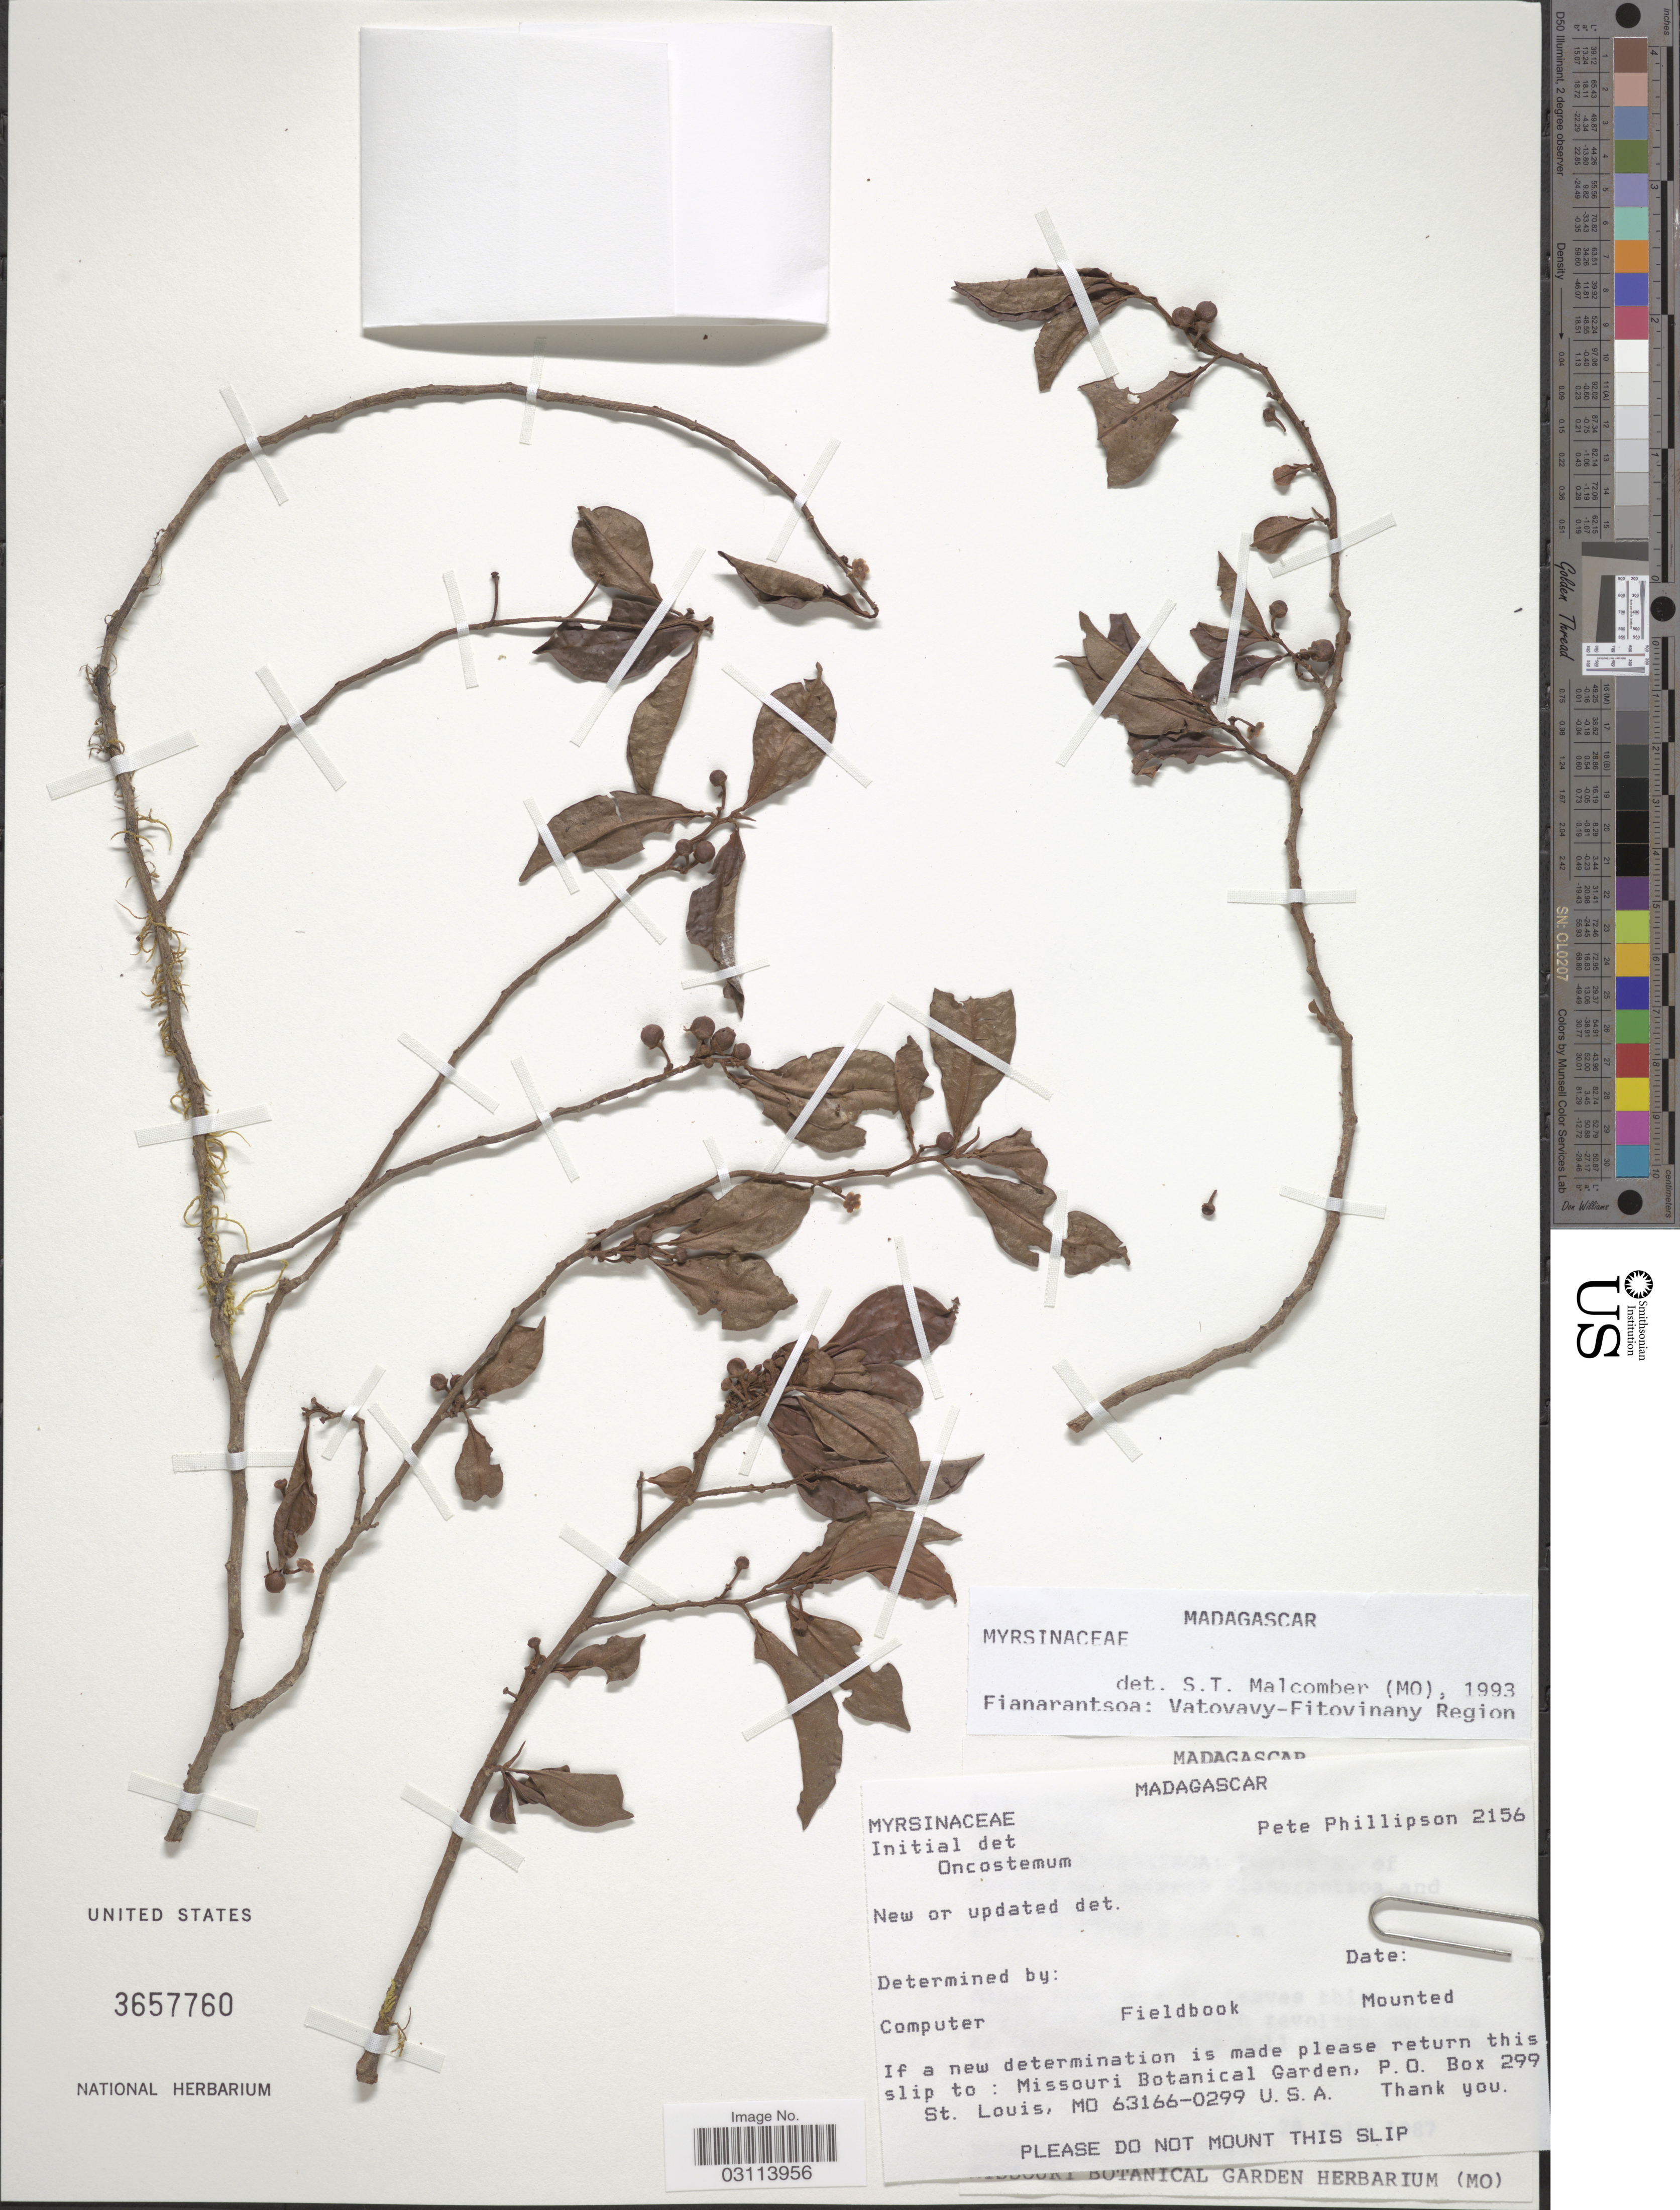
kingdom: Plantae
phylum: Tracheophyta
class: Magnoliopsida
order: Ericales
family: Primulaceae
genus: Oncostemon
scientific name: Oncostemon sp.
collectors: P. B. Phillipson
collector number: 2156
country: Madagascar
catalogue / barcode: US 3657760